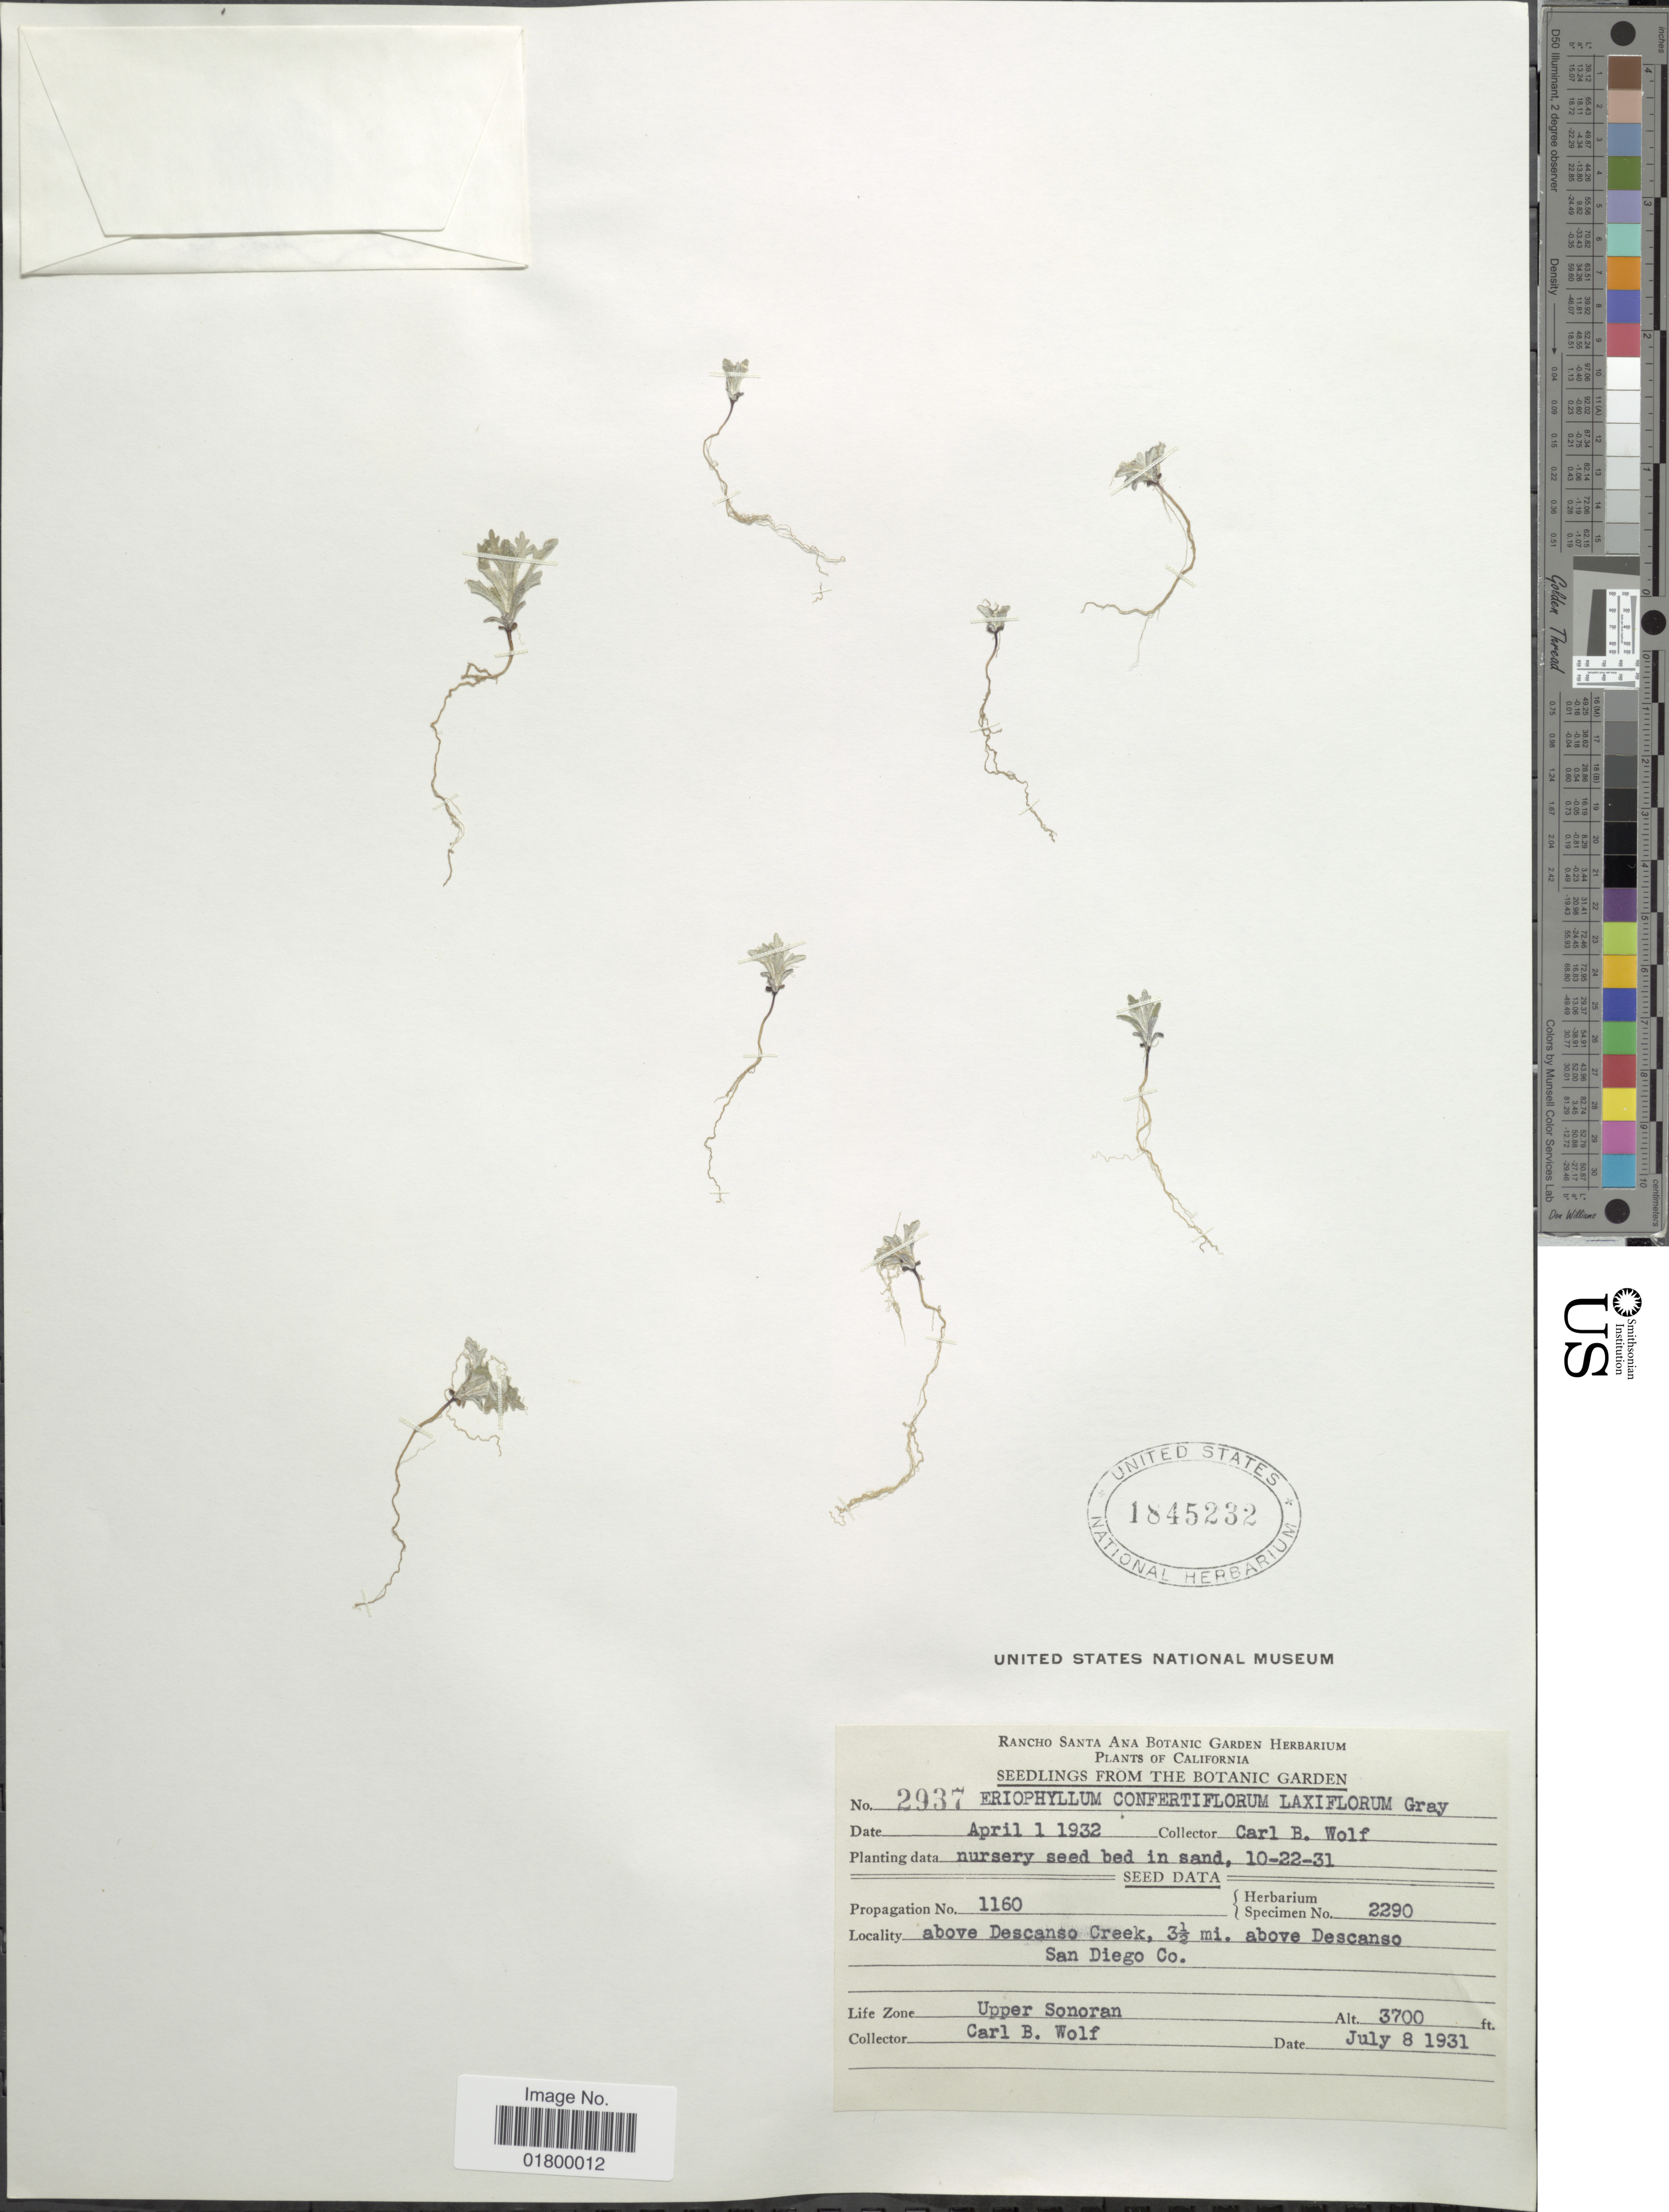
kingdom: Plantae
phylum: Tracheophyta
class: Magnoliopsida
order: Asterales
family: Asteraceae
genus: Eriophyllum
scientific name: Eriophyllum confertiflorum var. laxiflorum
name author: A. Gray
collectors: C. B. Wolf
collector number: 2937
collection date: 1932-04-01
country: United States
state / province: California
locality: Botanic garden, Nursery seed bed in sand, 10-22-31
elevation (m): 1128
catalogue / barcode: US 1845232